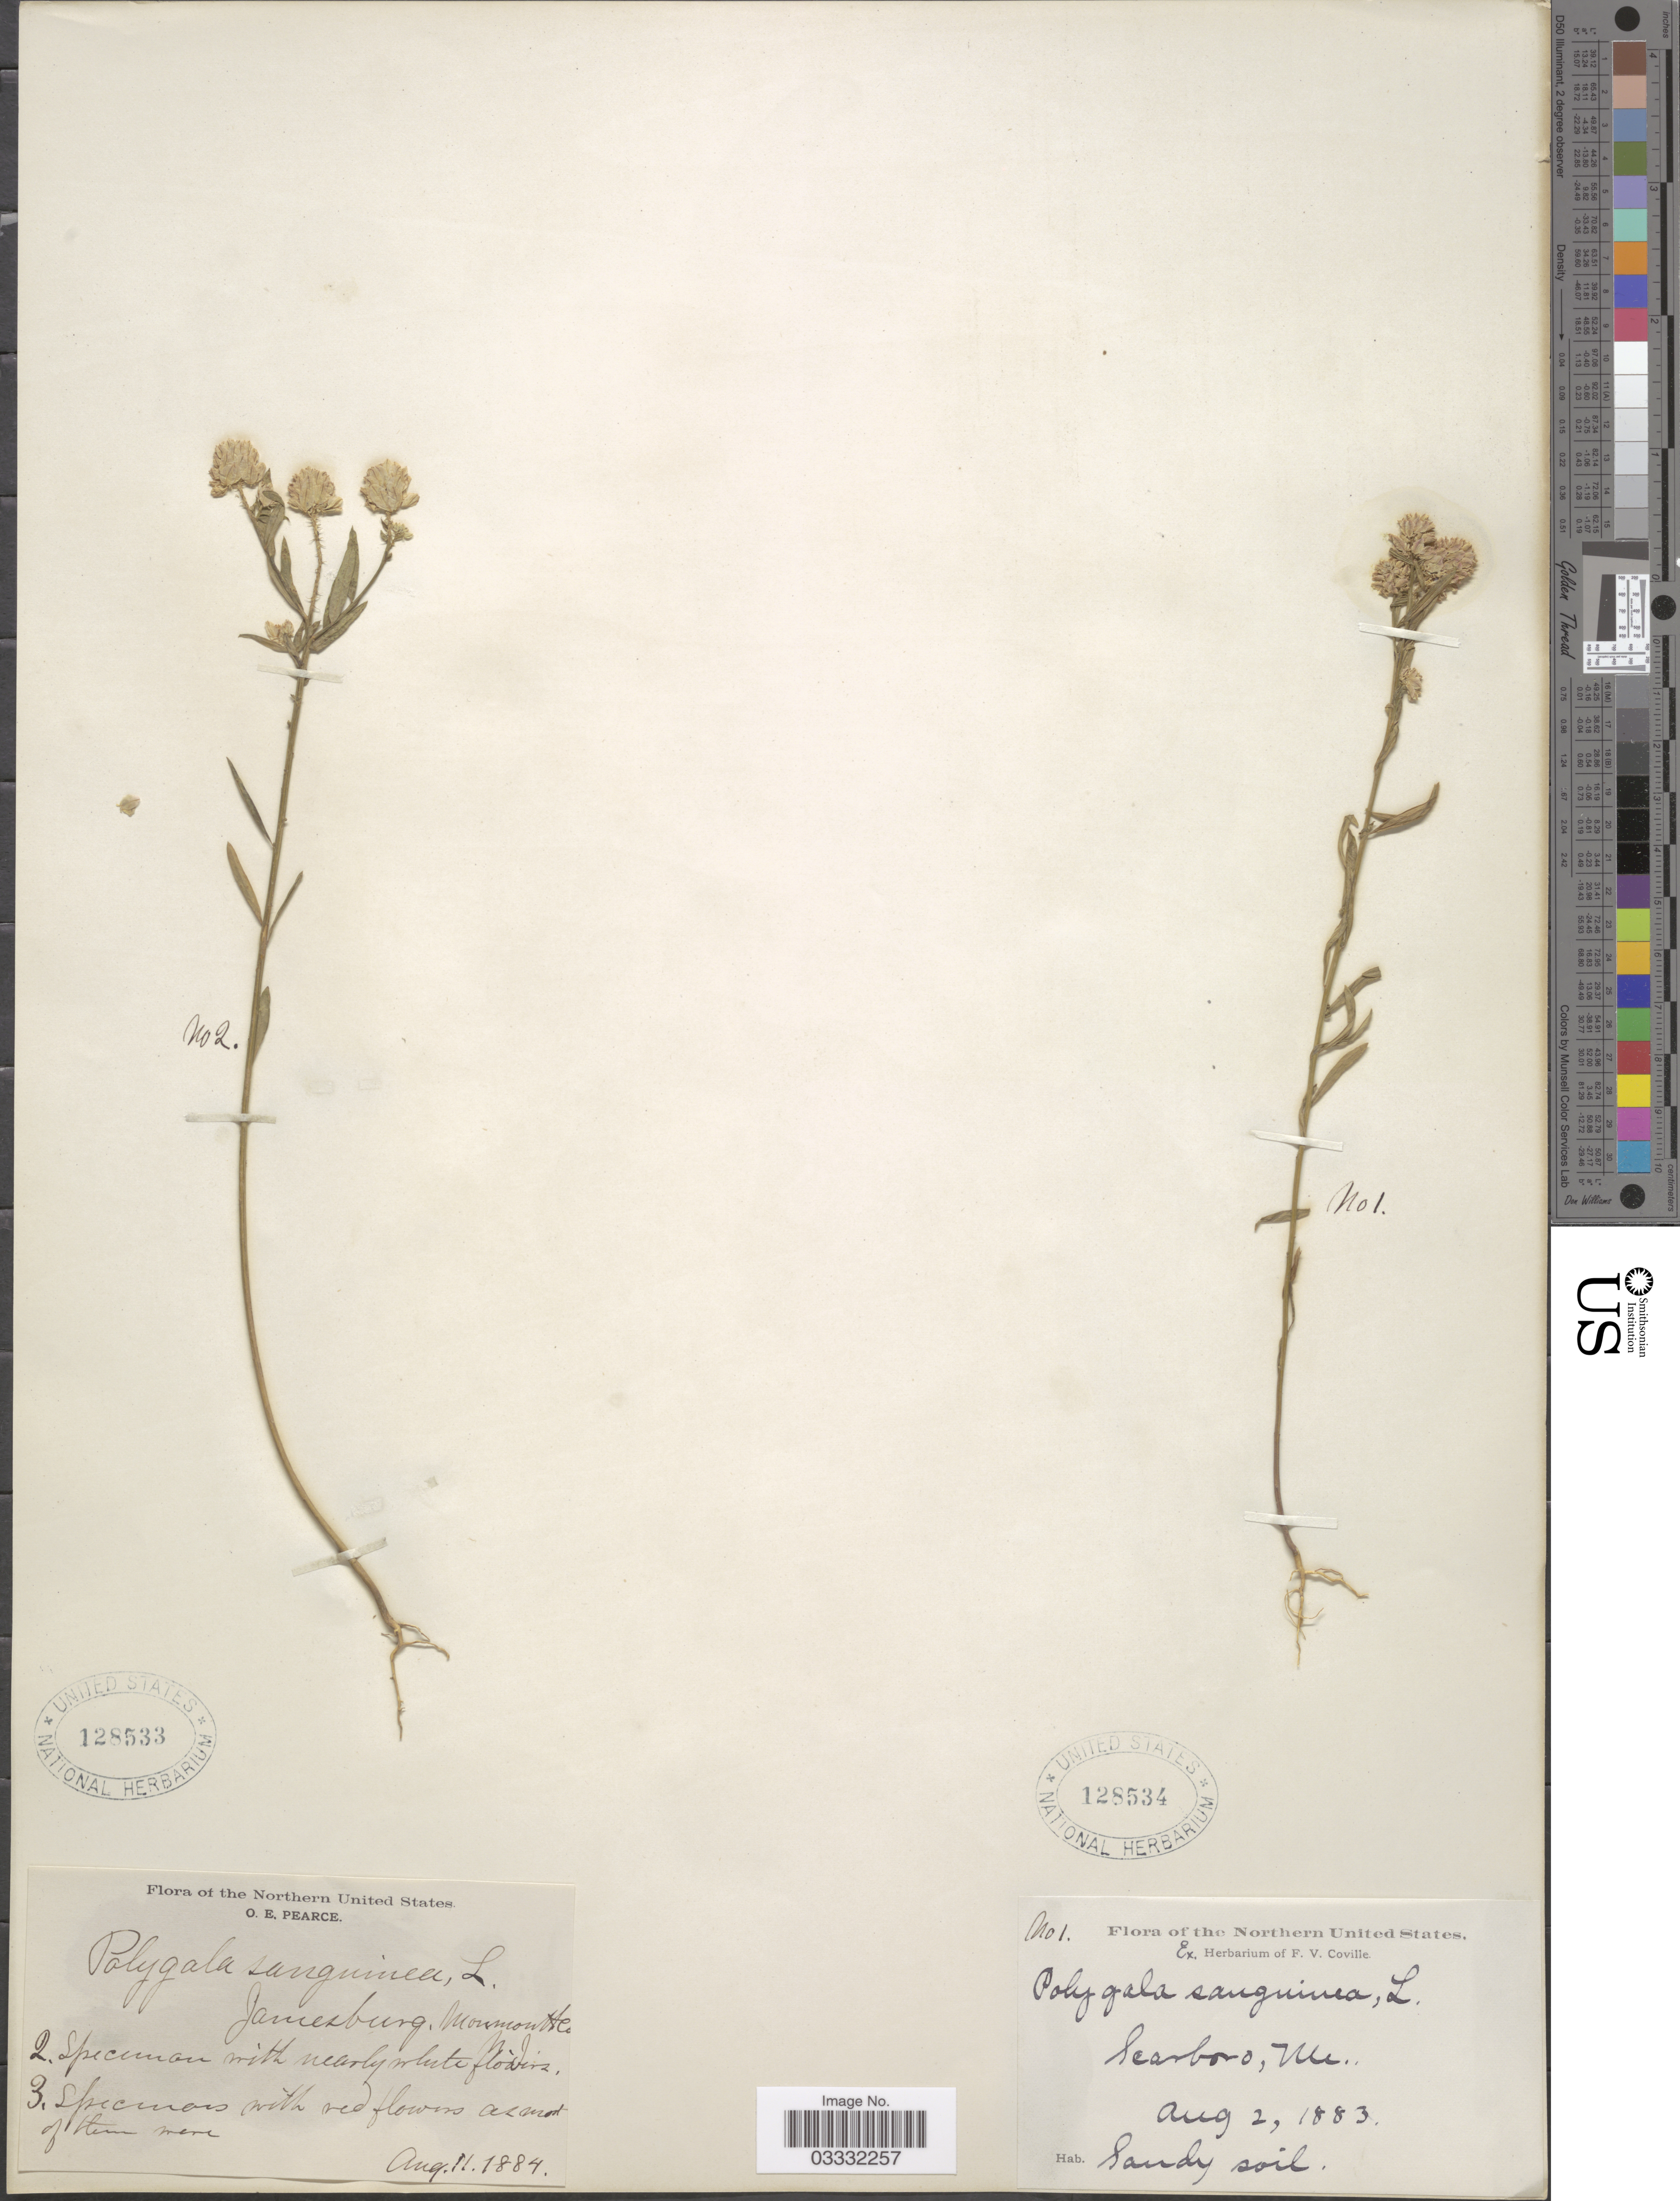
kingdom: Plantae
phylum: Tracheophyta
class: Magnoliopsida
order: Fabales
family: Polygalaceae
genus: Polygala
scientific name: Polygala sanguinea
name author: L.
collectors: ex herb. F. V. Coville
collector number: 1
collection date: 1883-08-02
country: United States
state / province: Maine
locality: Northern United States. Scarboro.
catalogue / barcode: US 128534-2